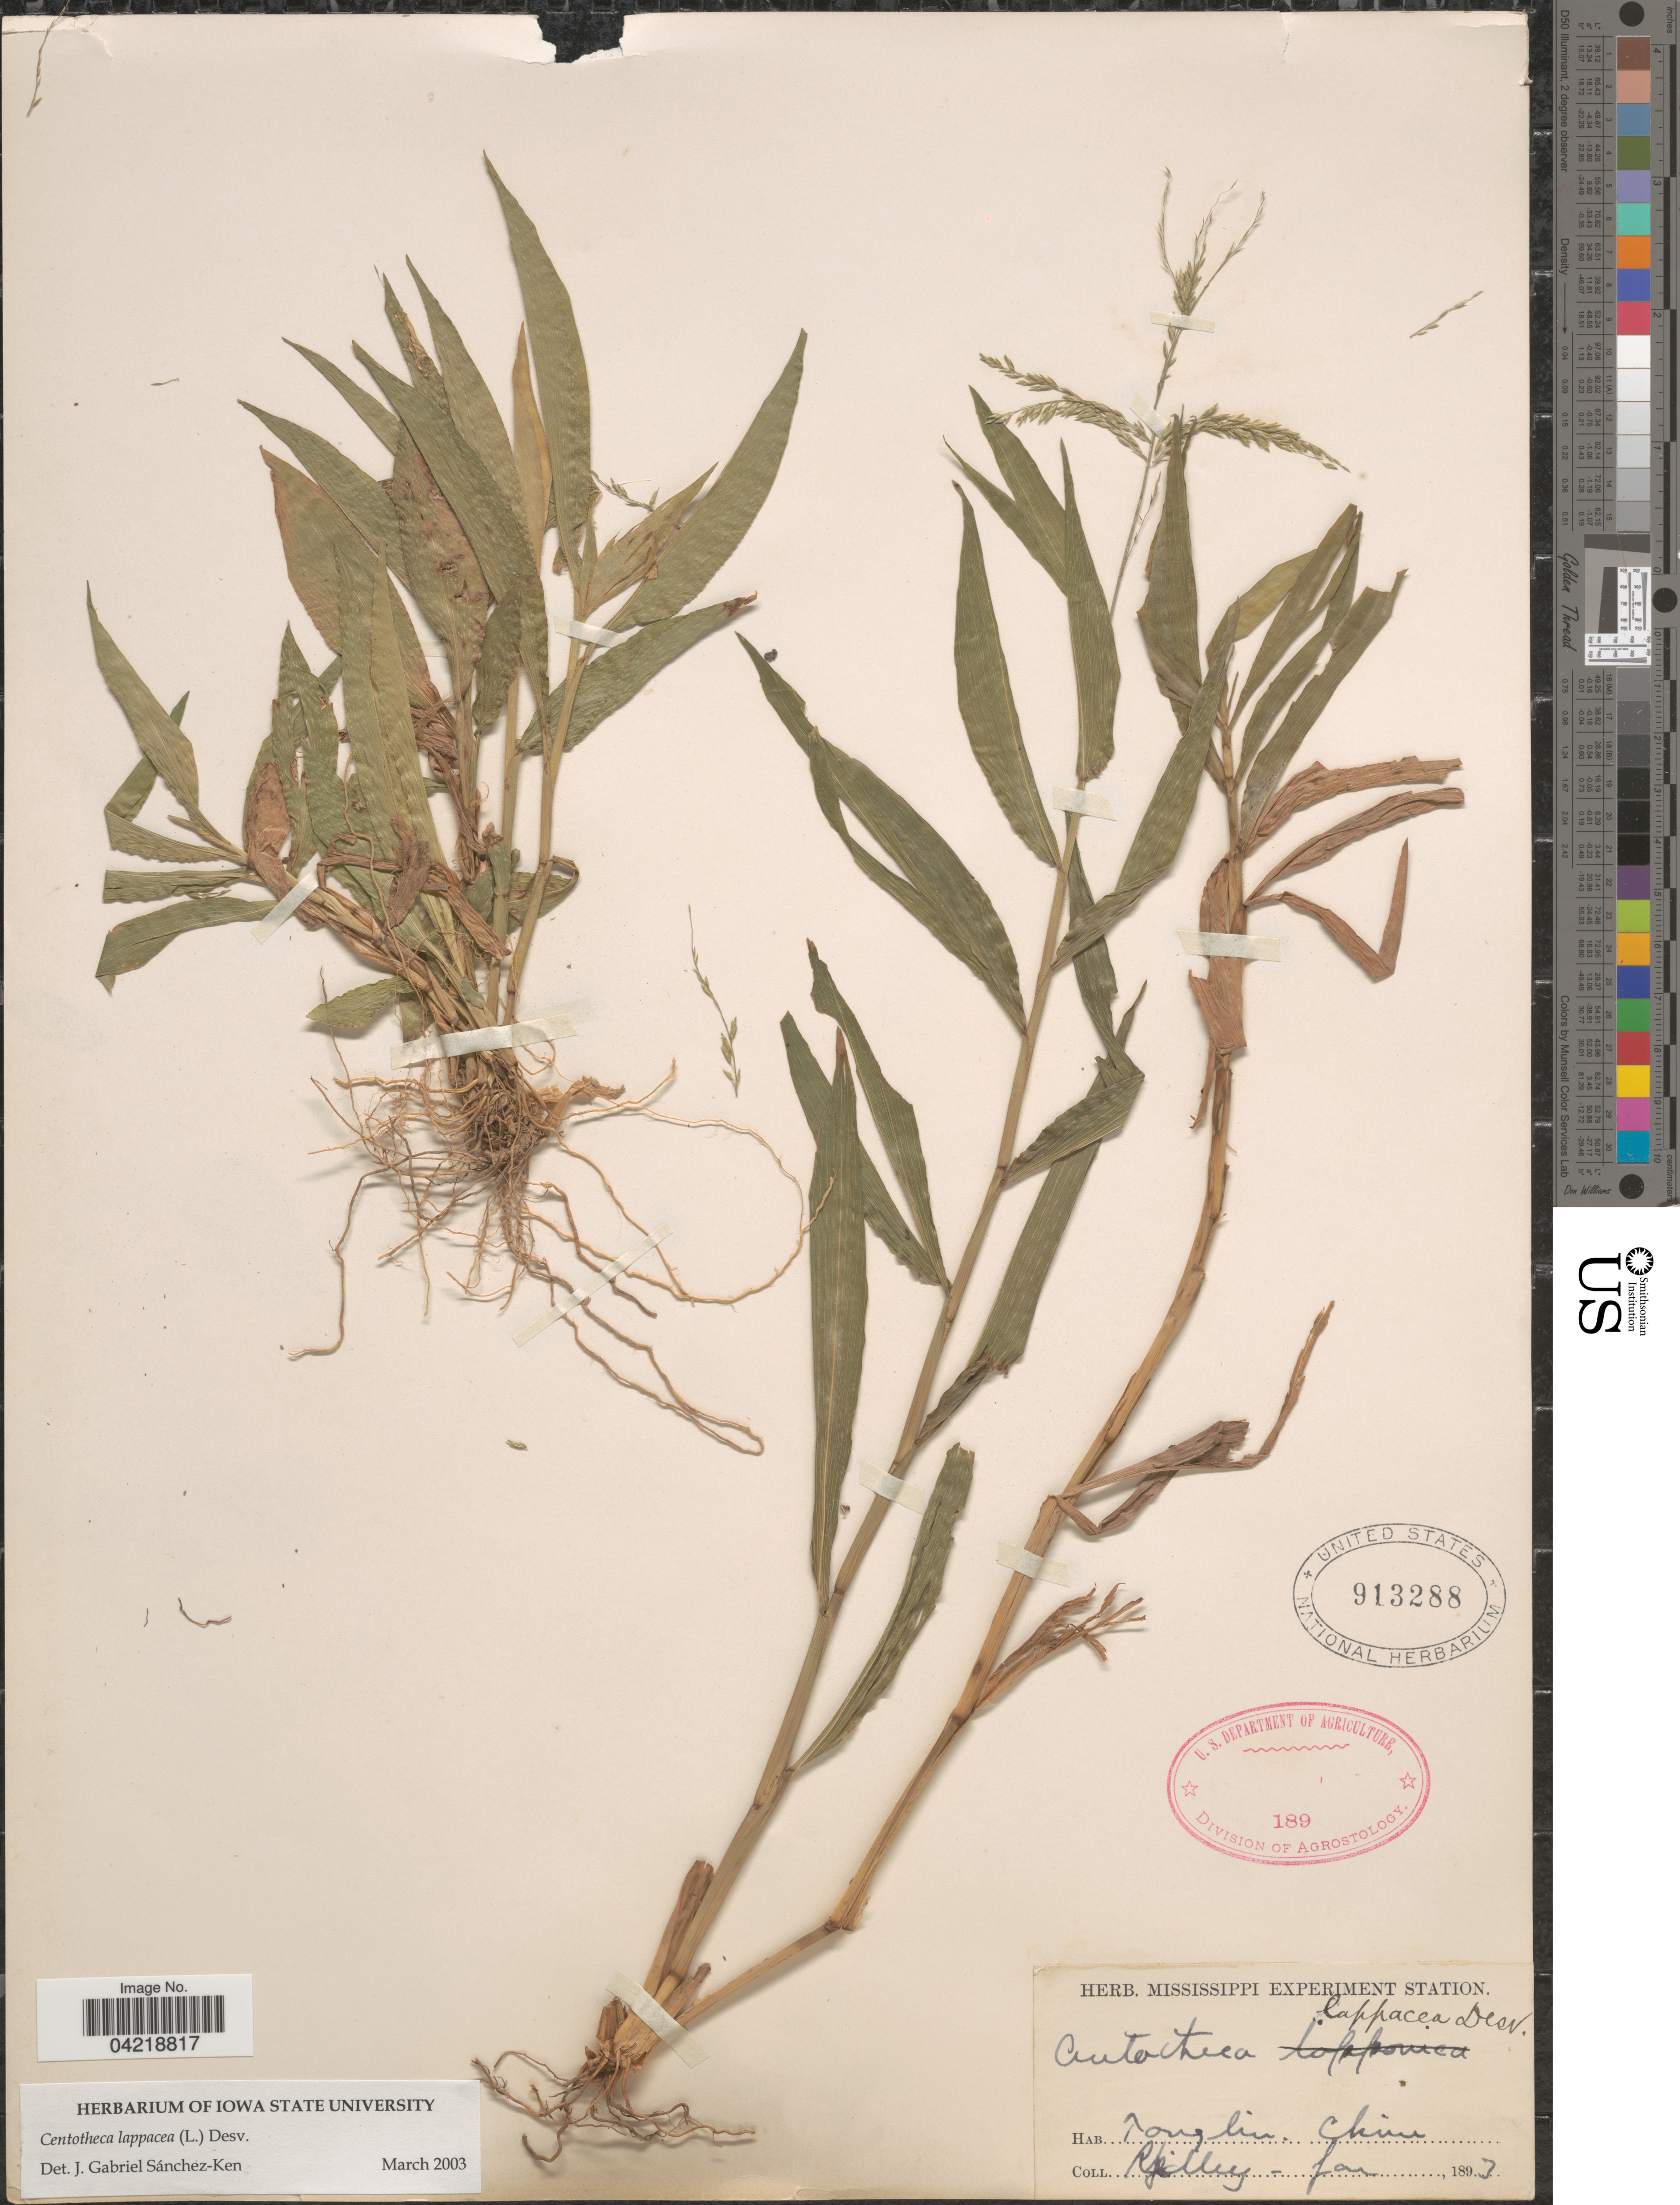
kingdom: Plantae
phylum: Tracheophyta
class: Liliopsida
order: Poales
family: Poaceae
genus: Centotheca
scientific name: Centotheca lappacea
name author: (L.) Desv.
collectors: Riley, --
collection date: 1893-01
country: China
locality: Tonglin. [interpreted]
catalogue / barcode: US 913288